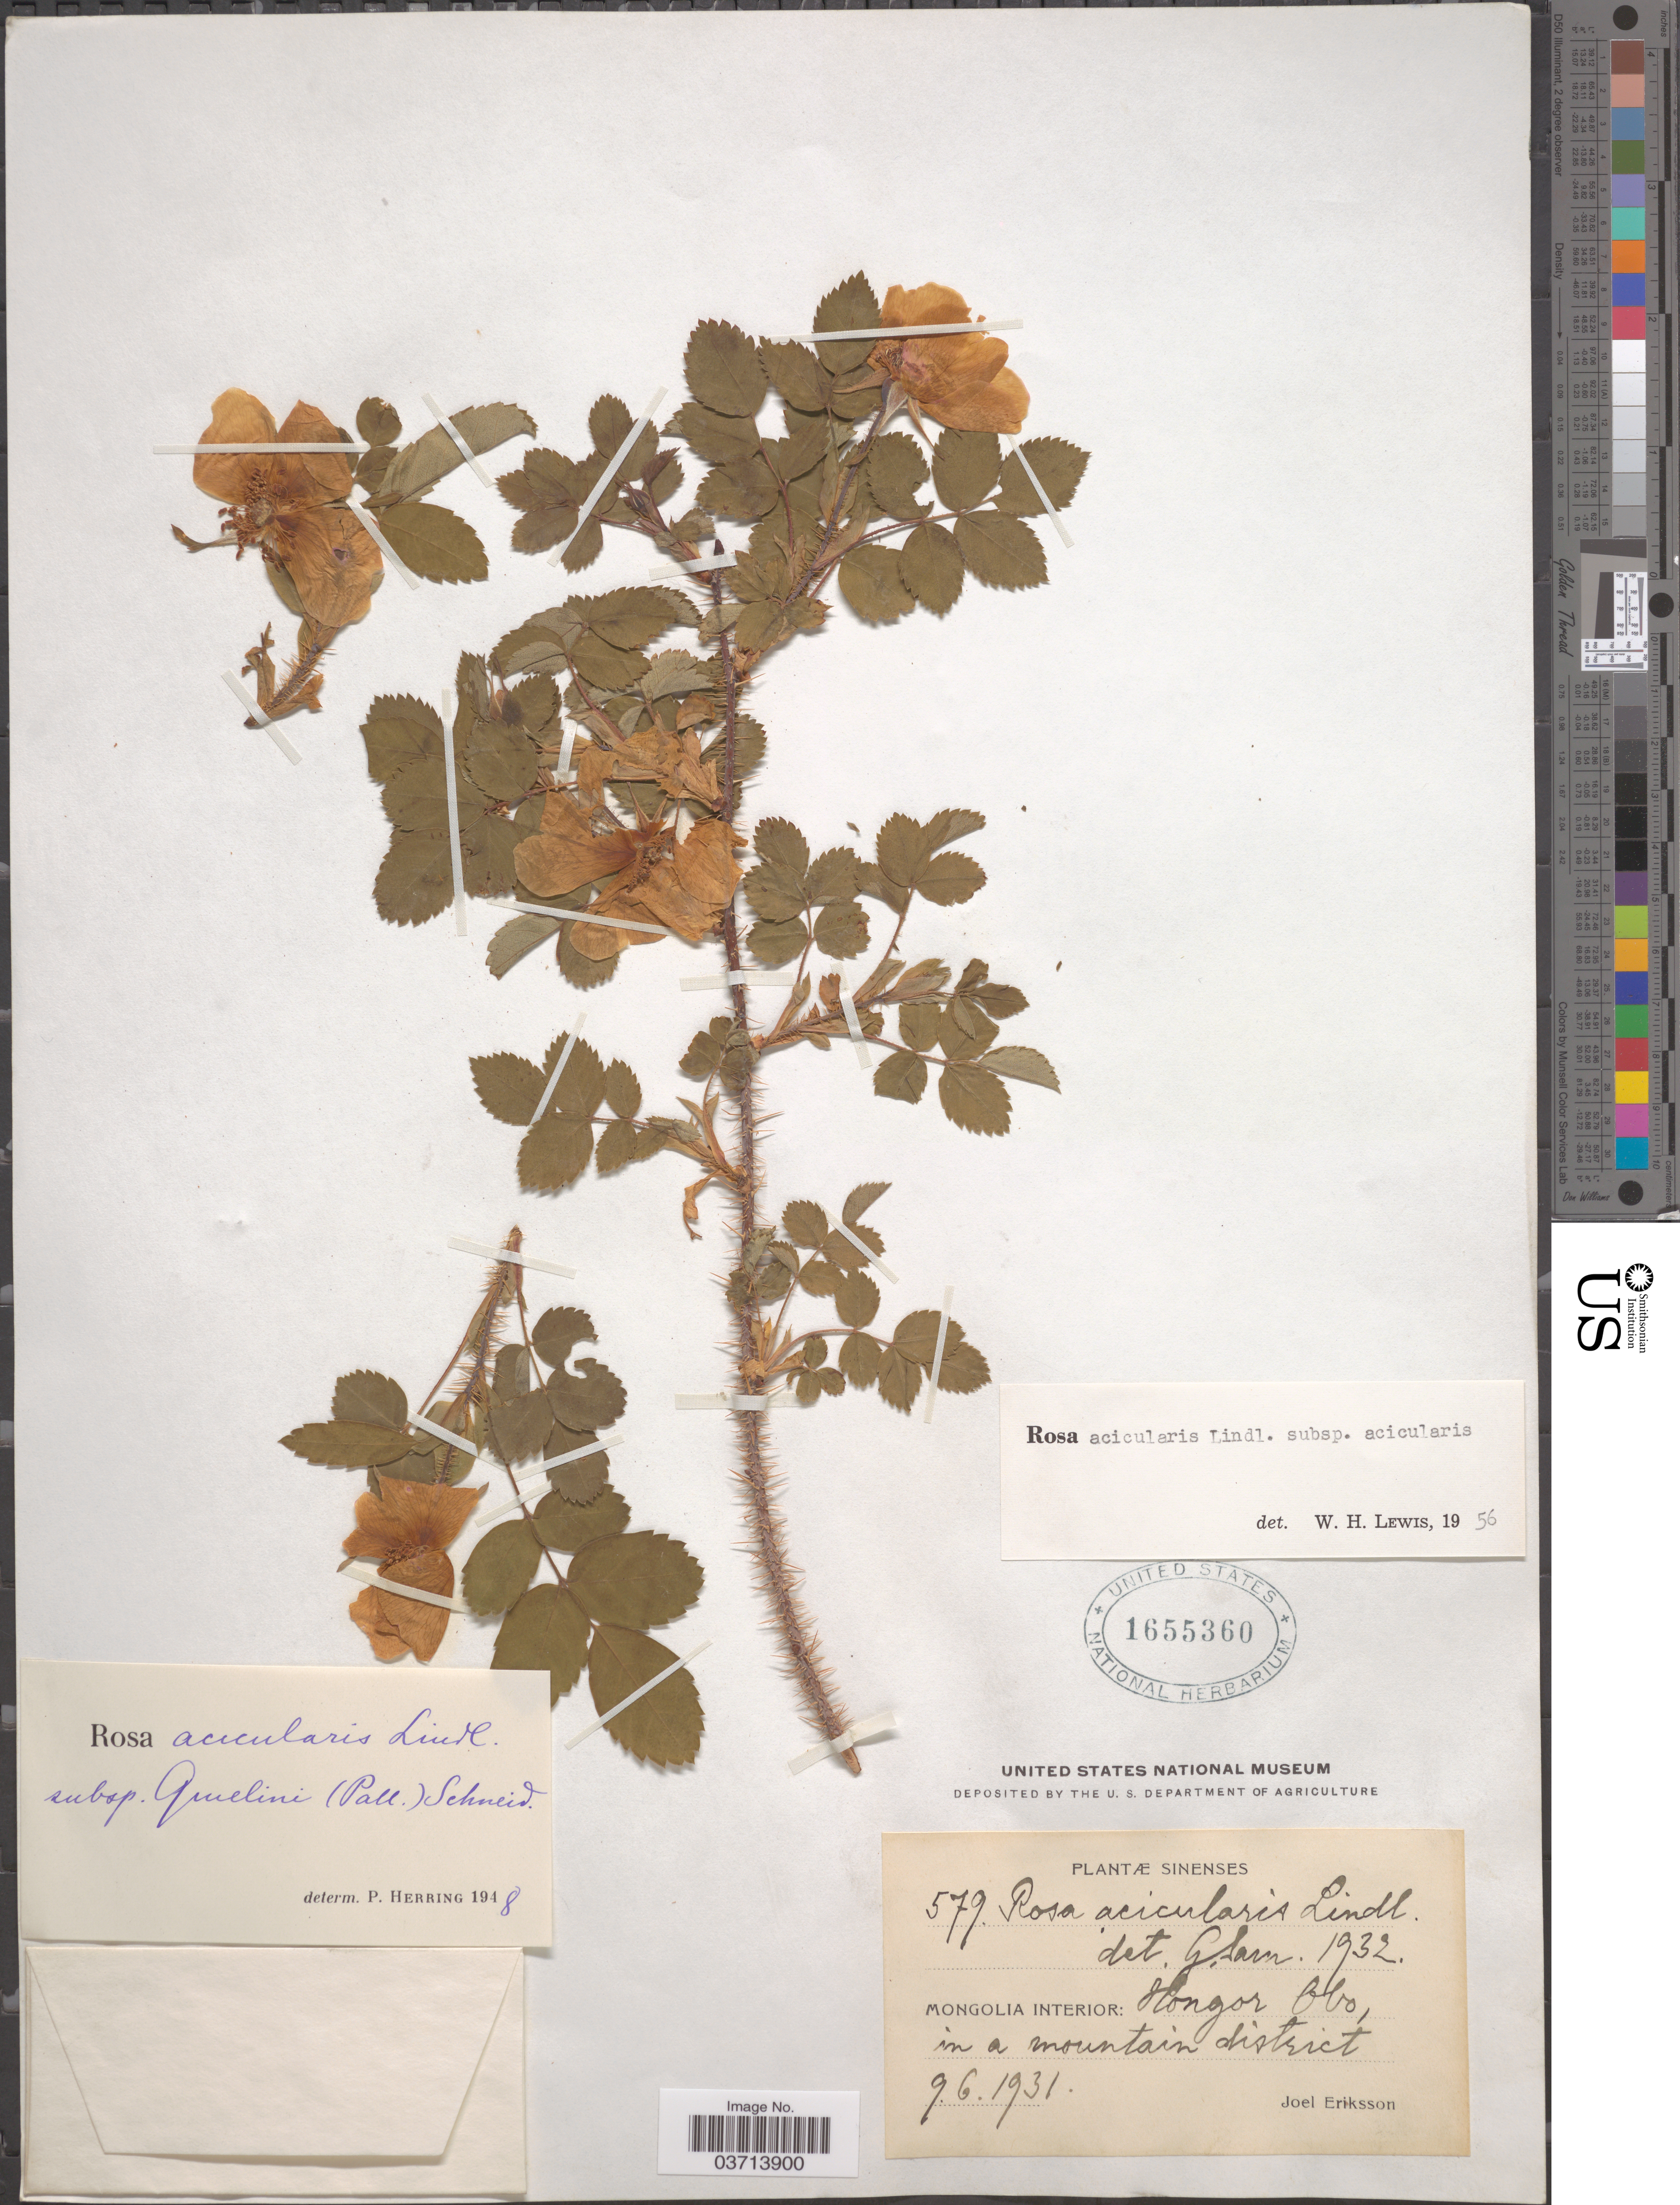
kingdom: Plantae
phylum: Tracheophyta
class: Magnoliopsida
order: Rosales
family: Rosaceae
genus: Rosa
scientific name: Rosa acicularis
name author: Lindl.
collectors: J. Eriksson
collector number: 579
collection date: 1931-06-09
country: China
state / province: Nei Monggol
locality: Sinenses. Mongolia Interior: Hongor Obo, in a mountain district.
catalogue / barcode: US 1655360